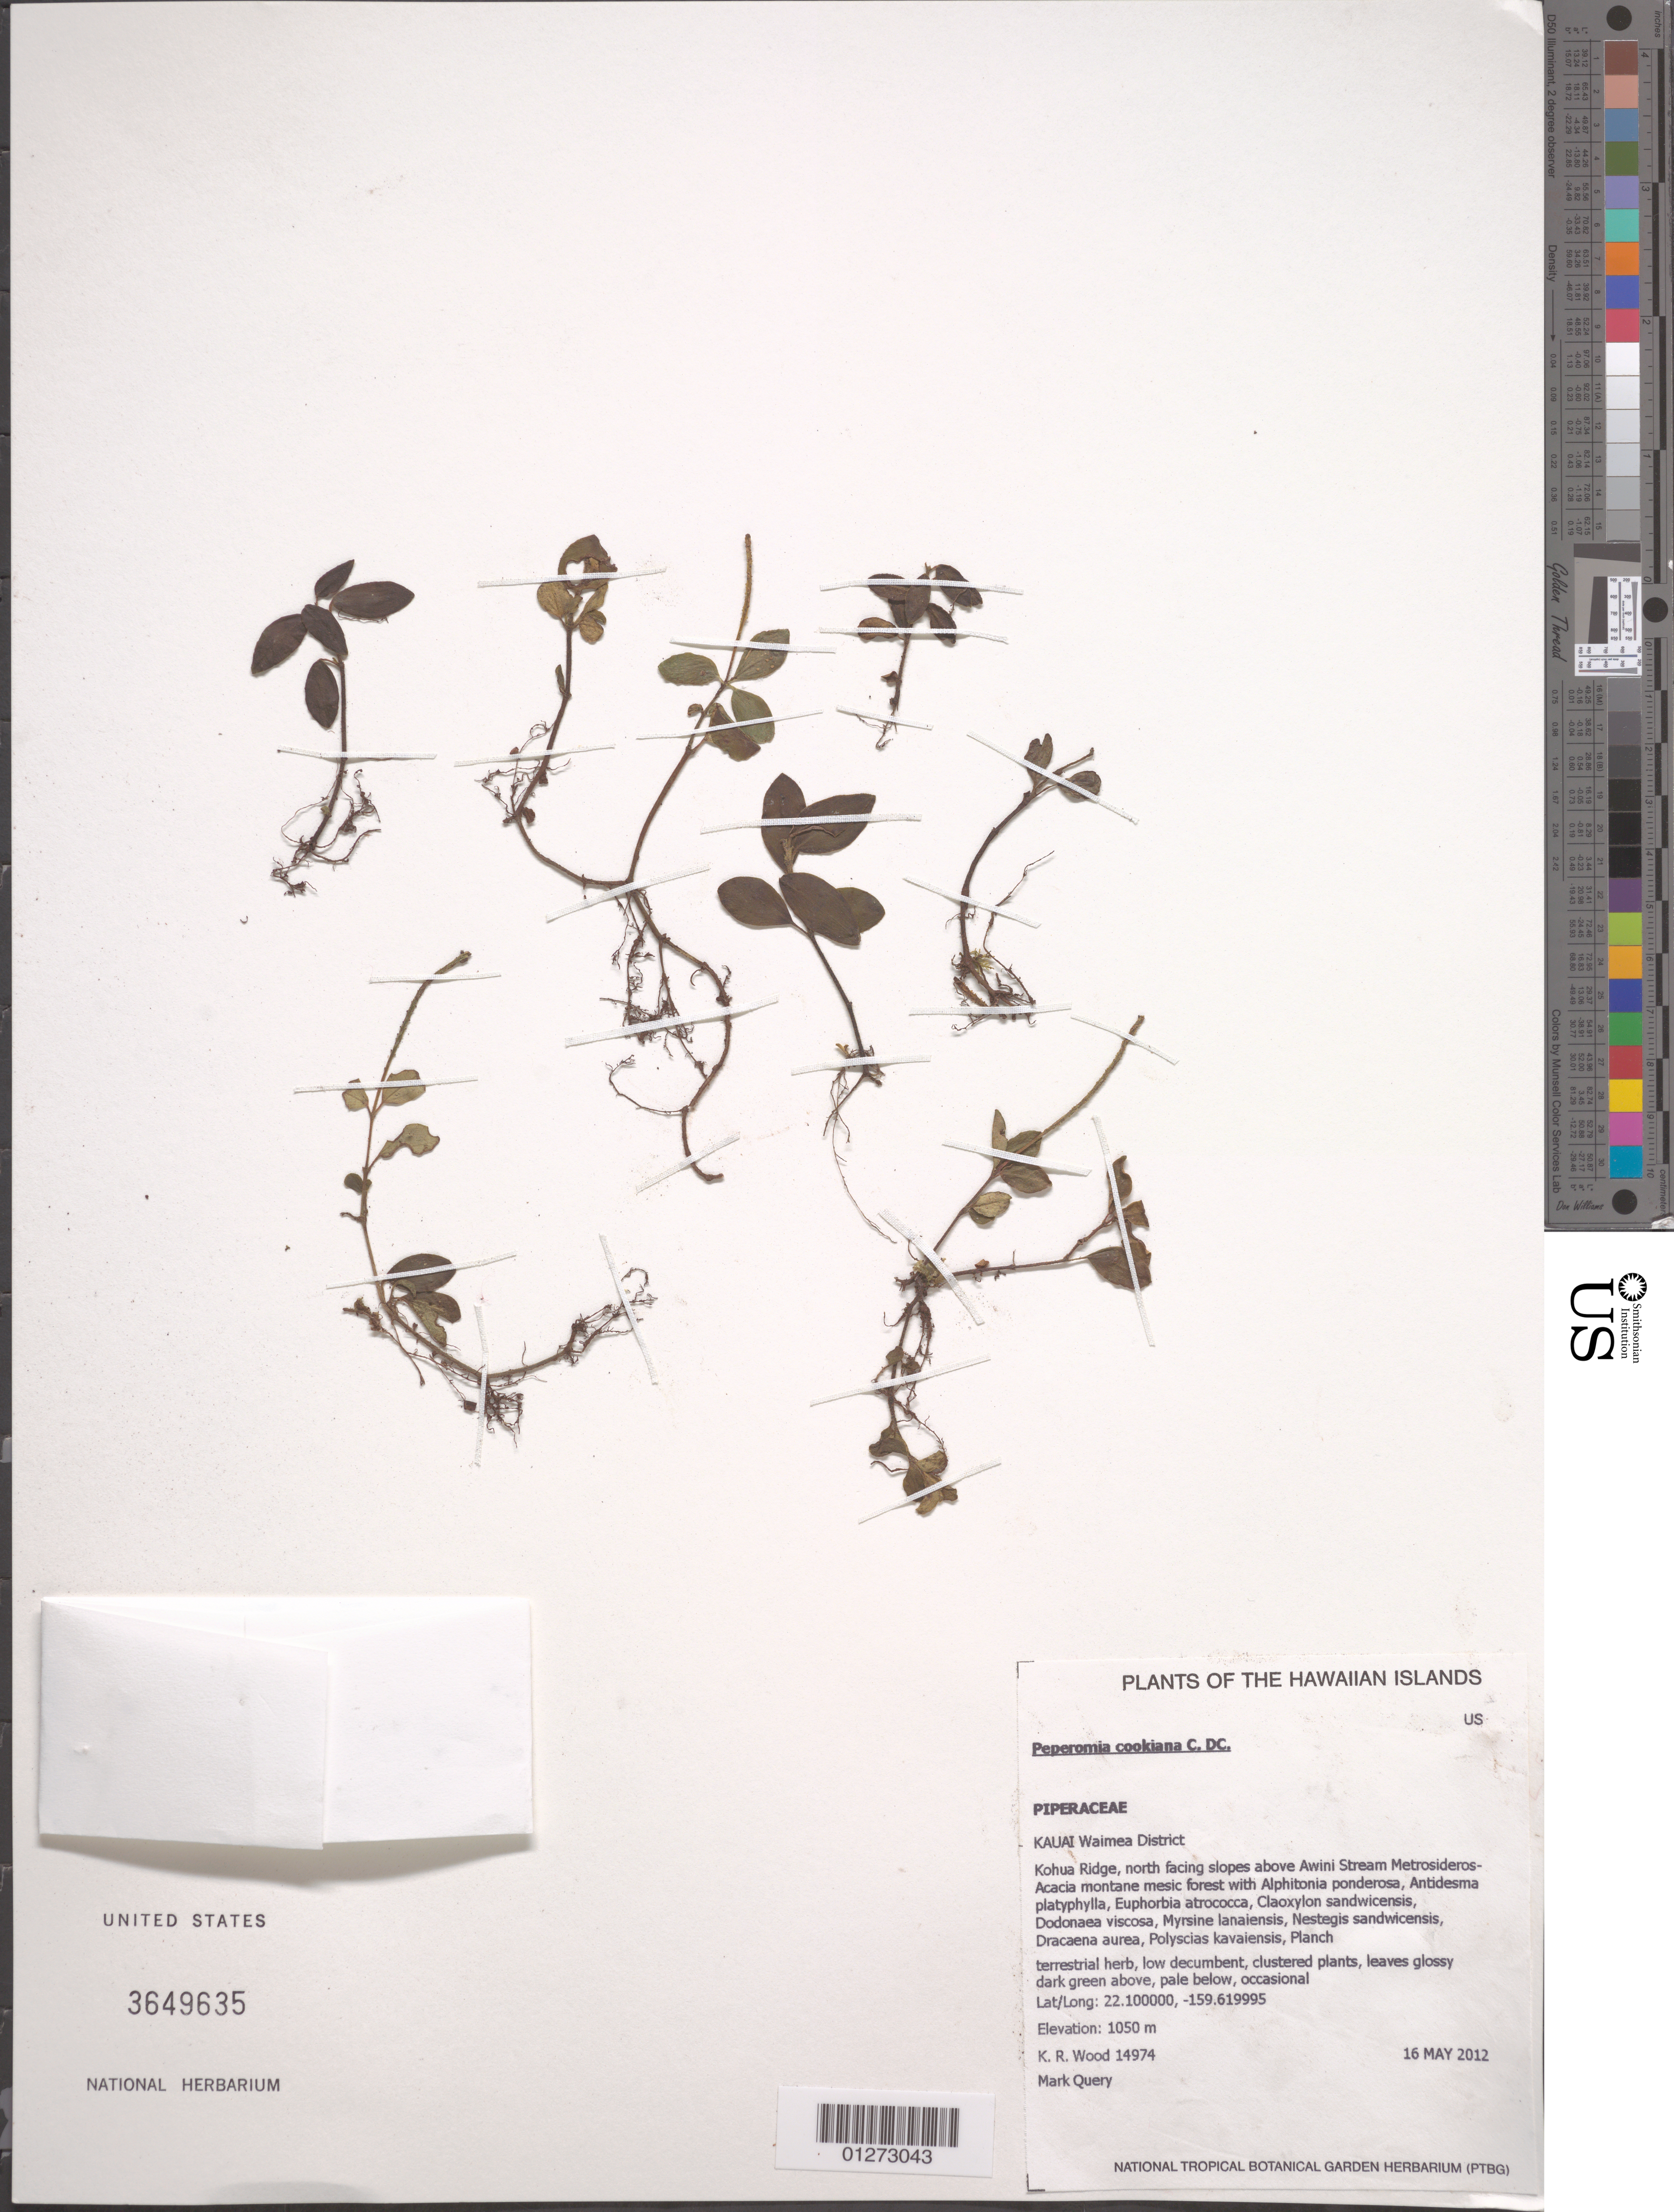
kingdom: Plantae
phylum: Tracheophyta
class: Magnoliopsida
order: Piperales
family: Piperaceae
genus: Peperomia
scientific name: Peperomia cookiana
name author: C. DC.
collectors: K. R. Wood & M. Query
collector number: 14974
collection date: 2012-05-16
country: United States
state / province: Hawaii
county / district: Kauai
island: Kaua'i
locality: Waimea District, Kohua Ridge, north facing slopes above Awini Stream.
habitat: Montane mesic forest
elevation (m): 1050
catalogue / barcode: US 3649635